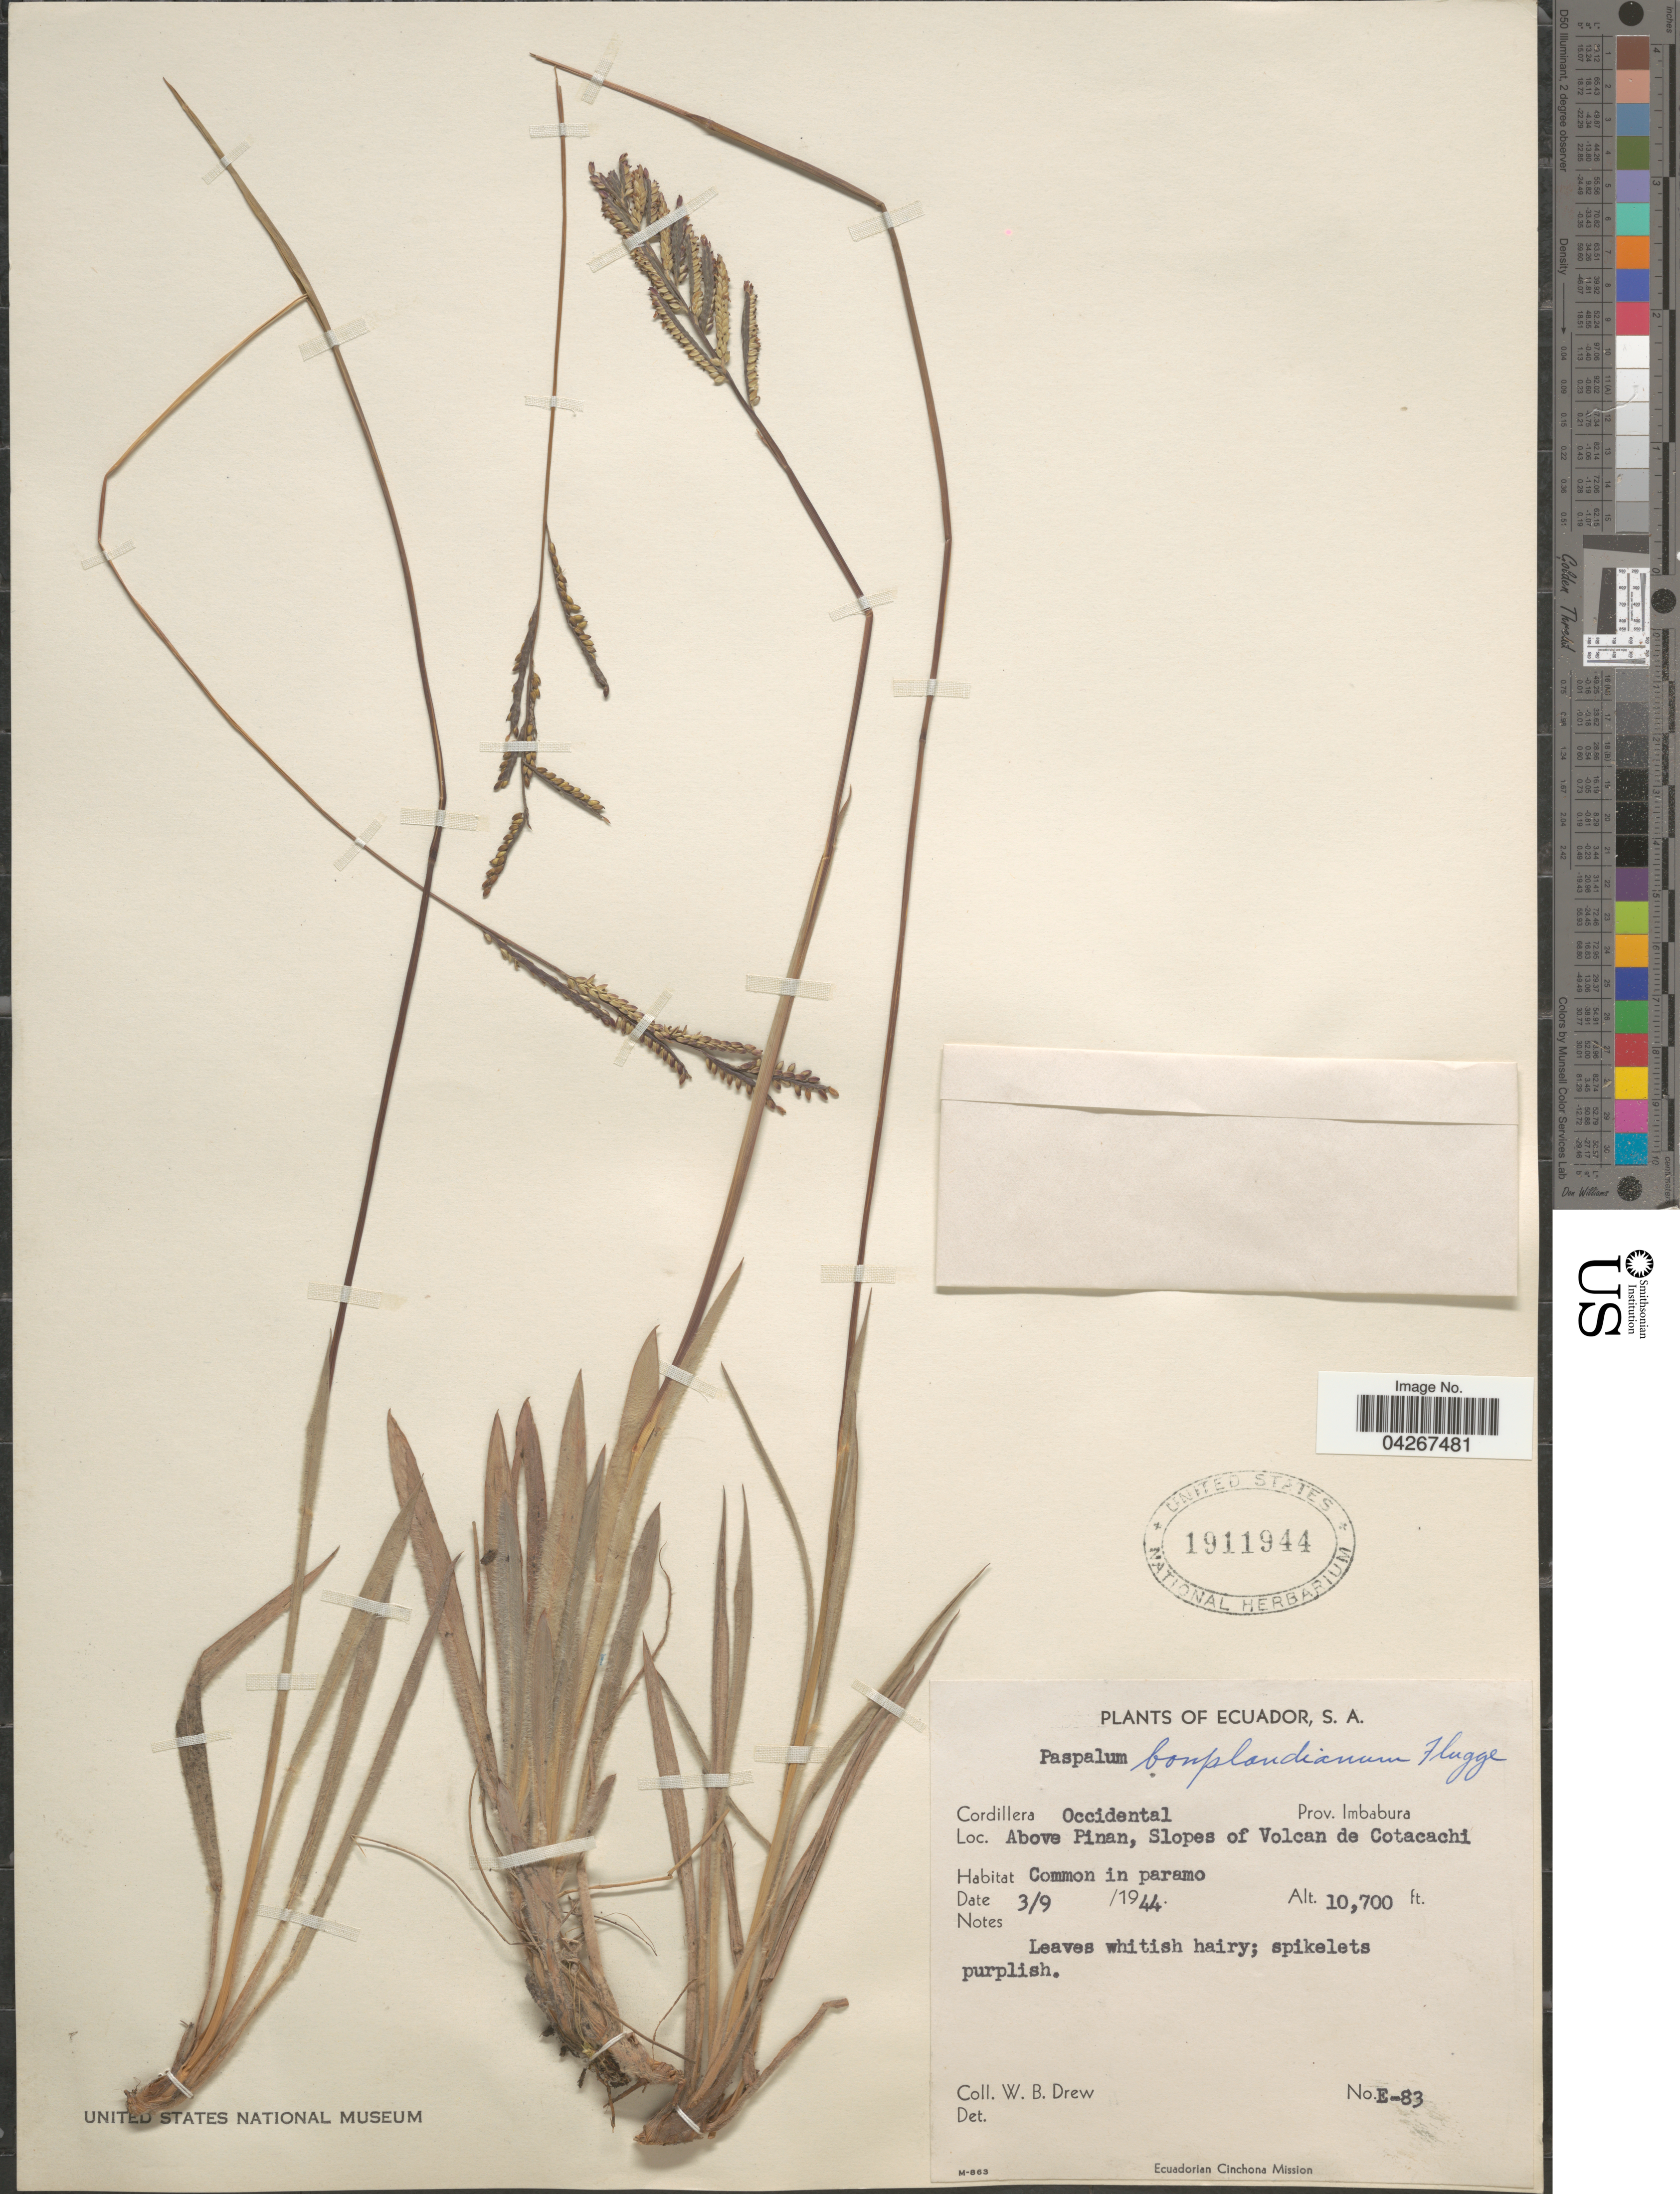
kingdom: Plantae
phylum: Tracheophyta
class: Liliopsida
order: Poales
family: Poaceae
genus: Paspalum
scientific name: Paspalum bonplandianum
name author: Flüggé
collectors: W. B. Drew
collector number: E-83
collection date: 1944-09-03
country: Ecuador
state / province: Imbabura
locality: Cordillera Occidental. Above Pinan, Slopes of Volcan de Cotacahi. Ecuadorian Cinchona Mission.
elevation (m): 3261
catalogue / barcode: US 1911944